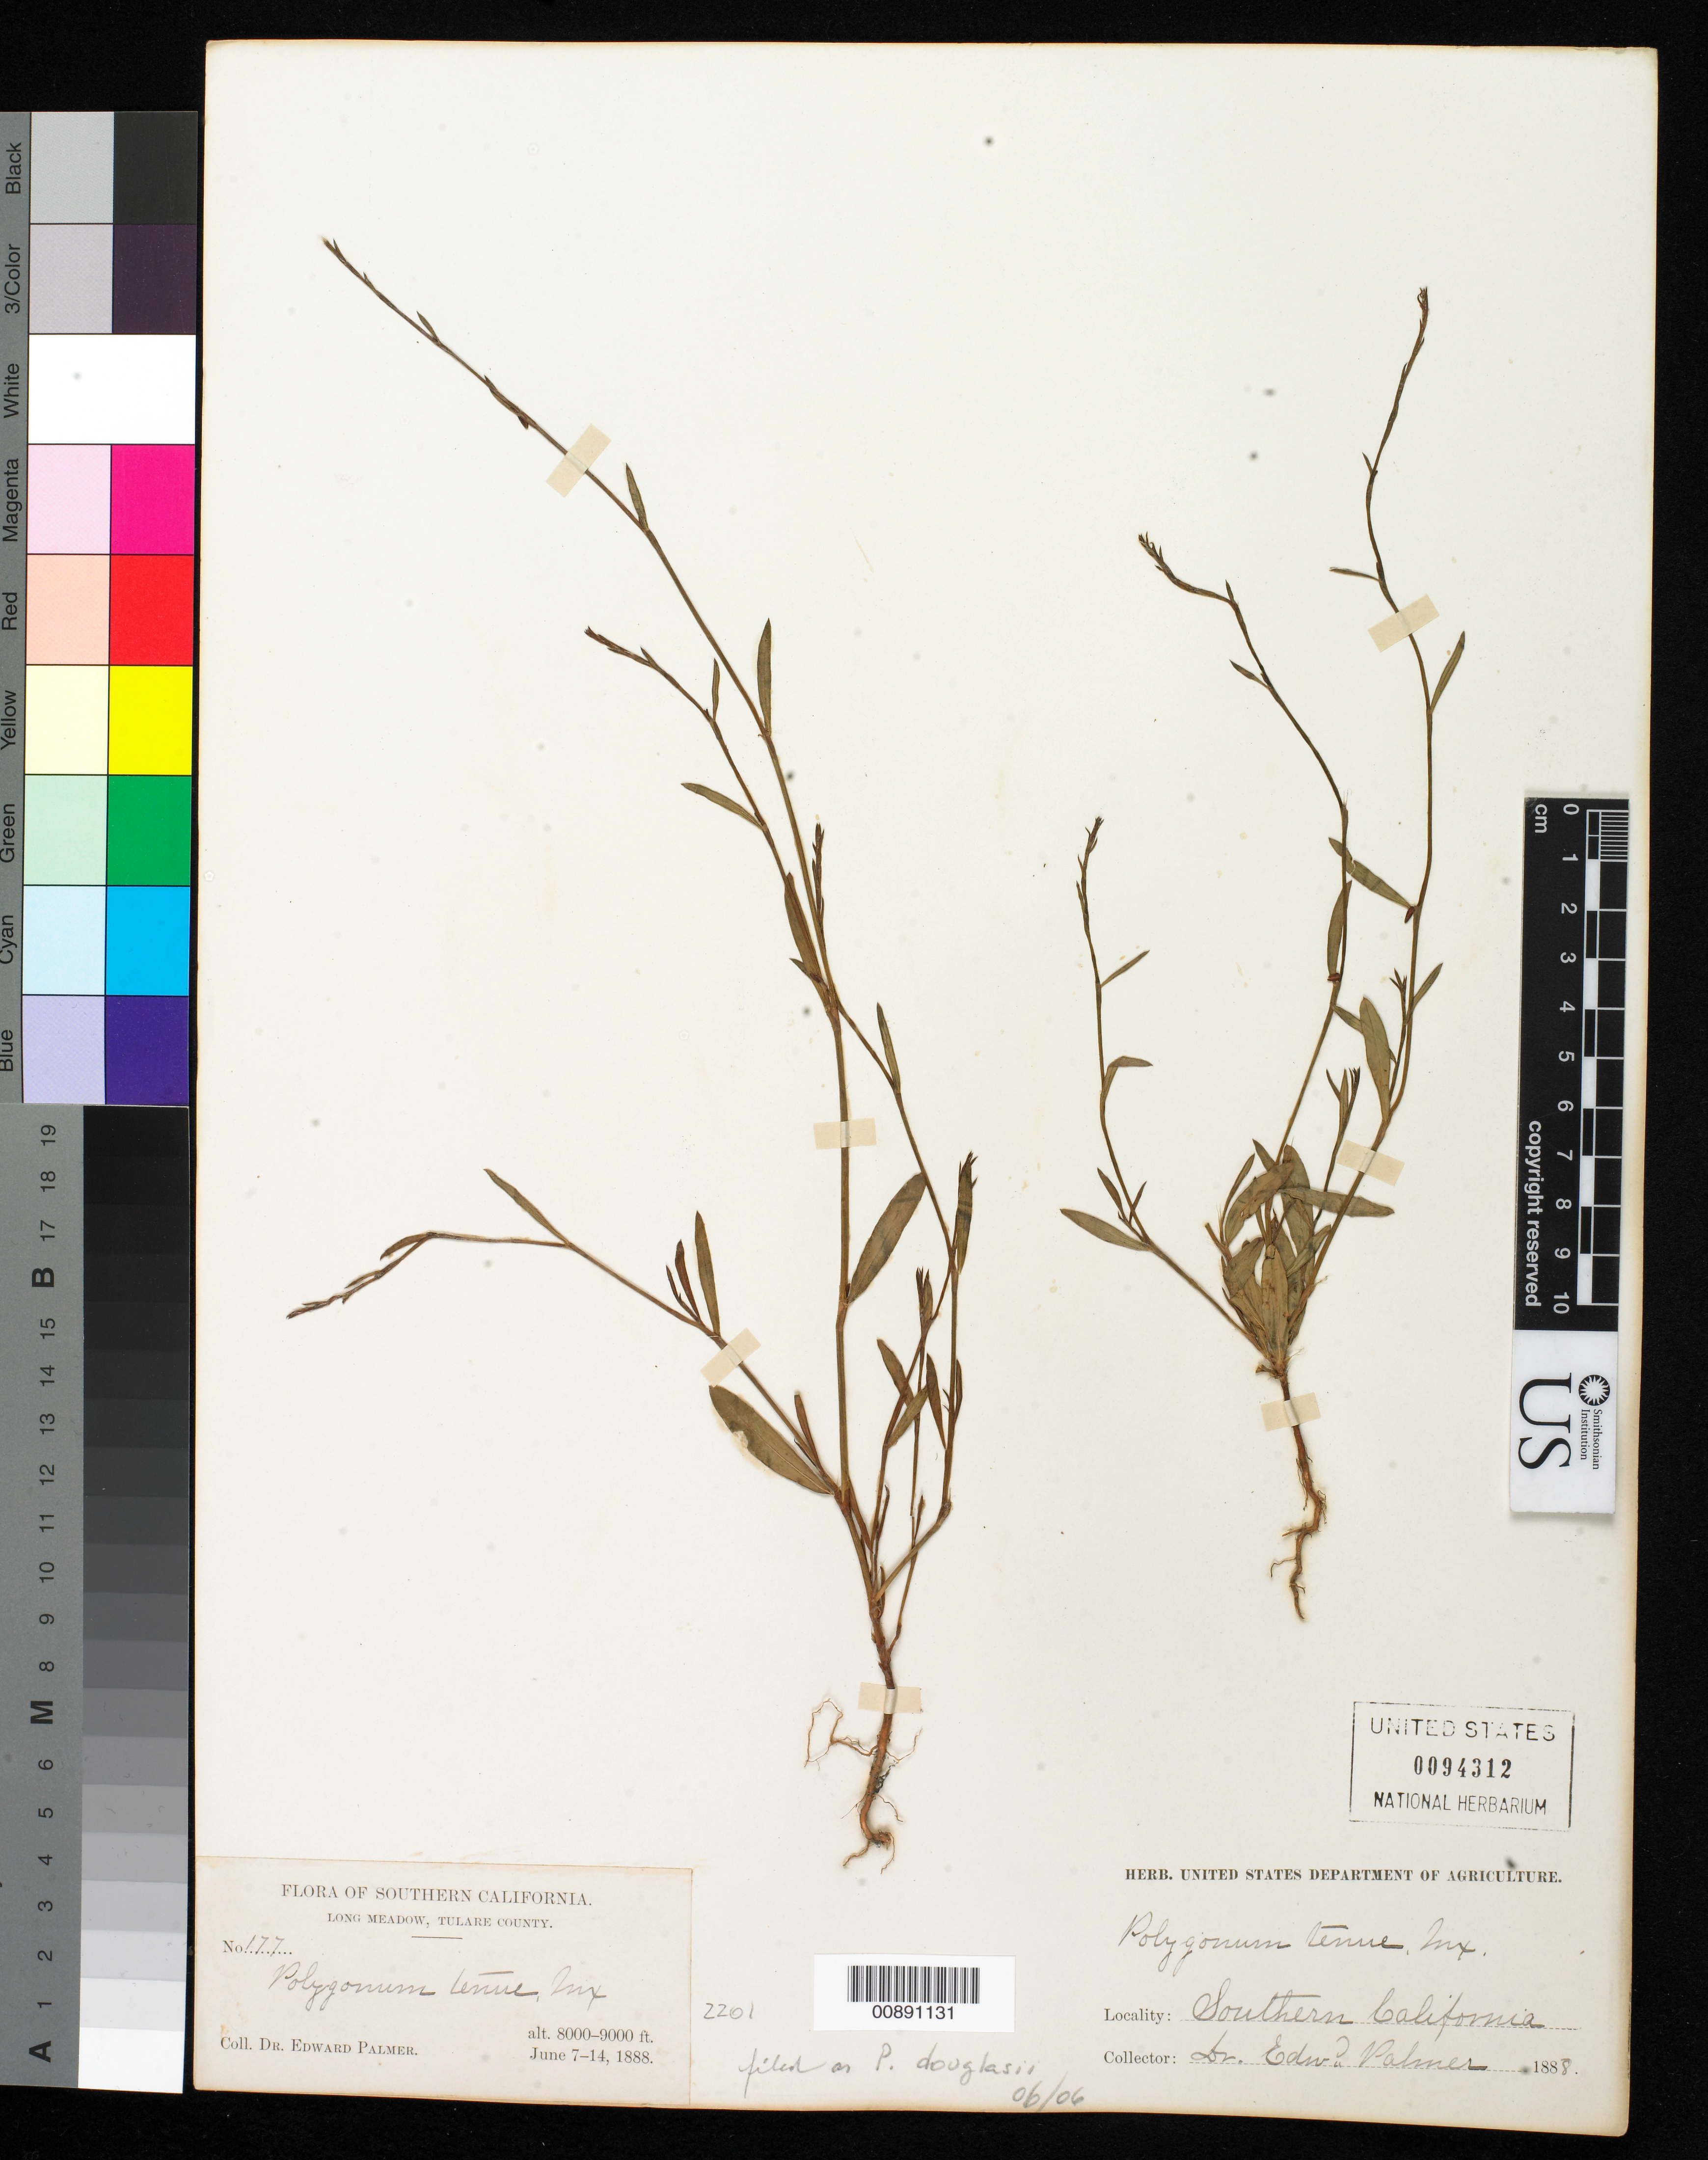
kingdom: Plantae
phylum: Tracheophyta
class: Magnoliopsida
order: Caryophyllales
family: Polygonaceae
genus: Polygonum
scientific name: Polygonum douglasii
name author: Greene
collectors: E. Palmer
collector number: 177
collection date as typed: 07 Jun 1888 to 14 Jun 1888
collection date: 1888-06-07/1888-06-14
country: United States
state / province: California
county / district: Tulare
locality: Long Meadow, Tulare County, California.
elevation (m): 2438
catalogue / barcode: US 94312